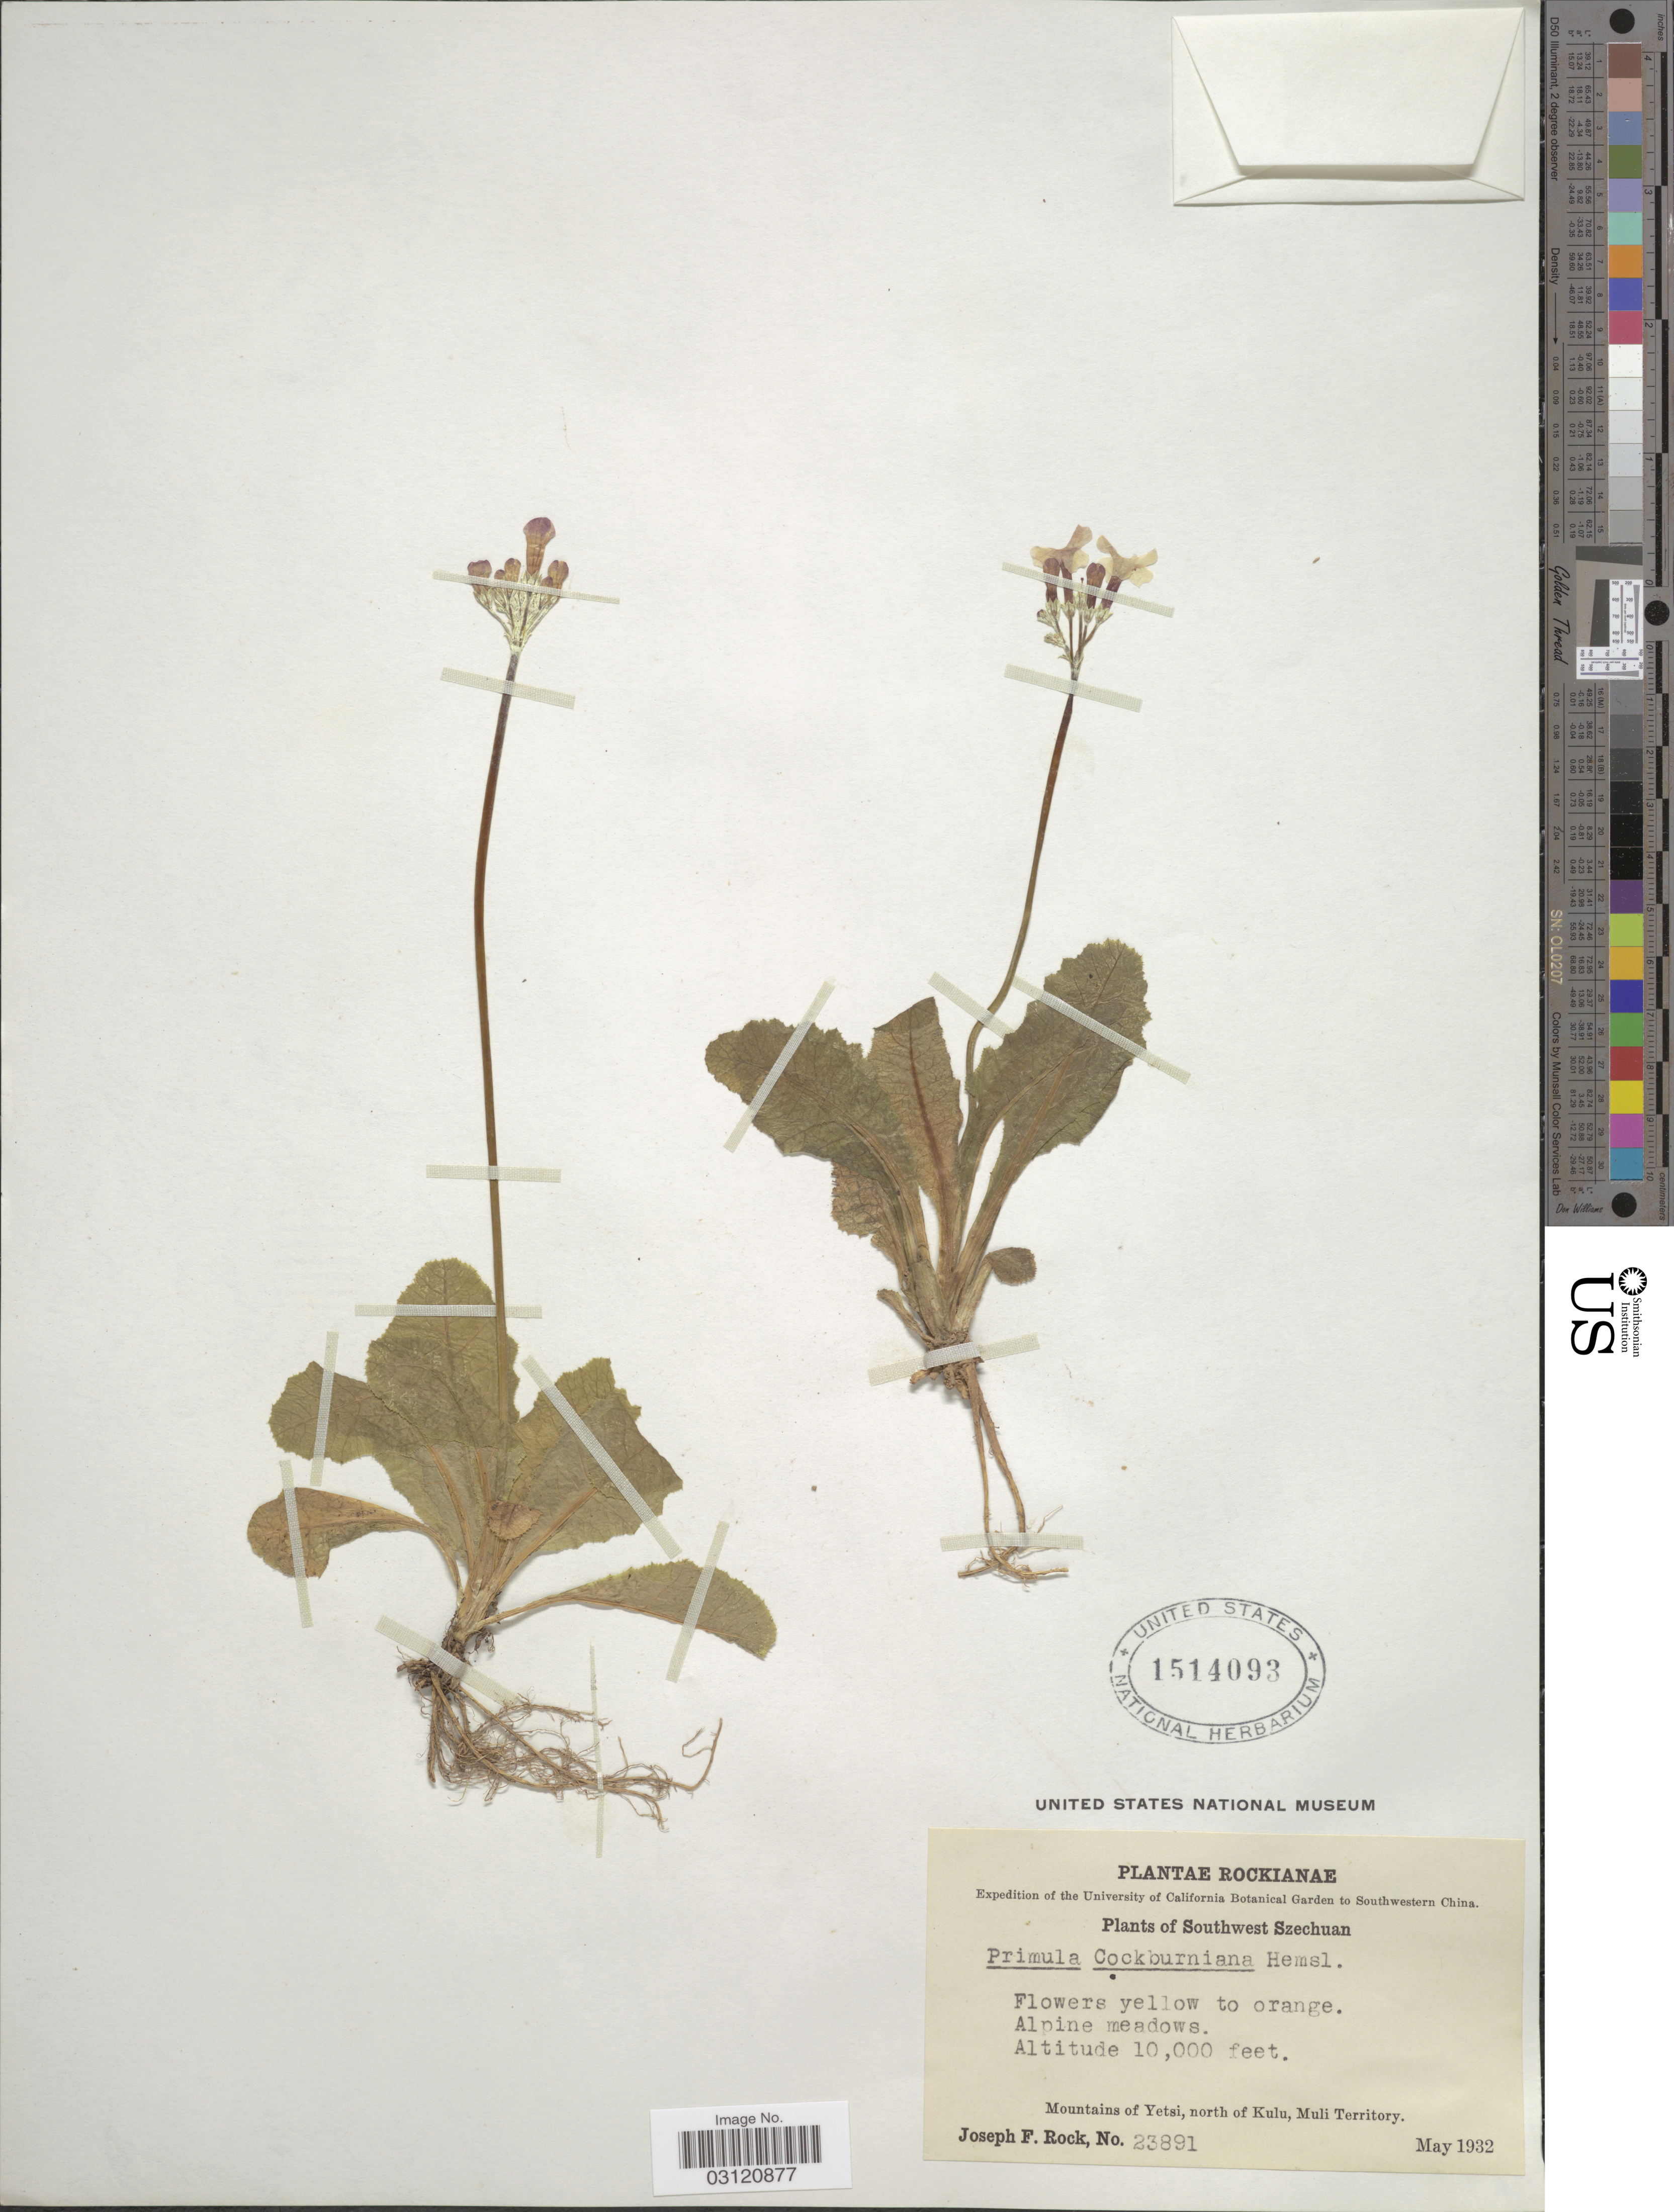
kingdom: Plantae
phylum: Tracheophyta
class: Magnoliopsida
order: Ericales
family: Primulaceae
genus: Primula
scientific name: Primula cockburniana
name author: Hemsl.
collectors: J. F. Rock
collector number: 23891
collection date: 1932-05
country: China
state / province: Sichuan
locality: Southwestern China. Southwest Szechuan. Mountains of Yetsi, north of Kulu, Muli Territory.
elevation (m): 3048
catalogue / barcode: US 1514093